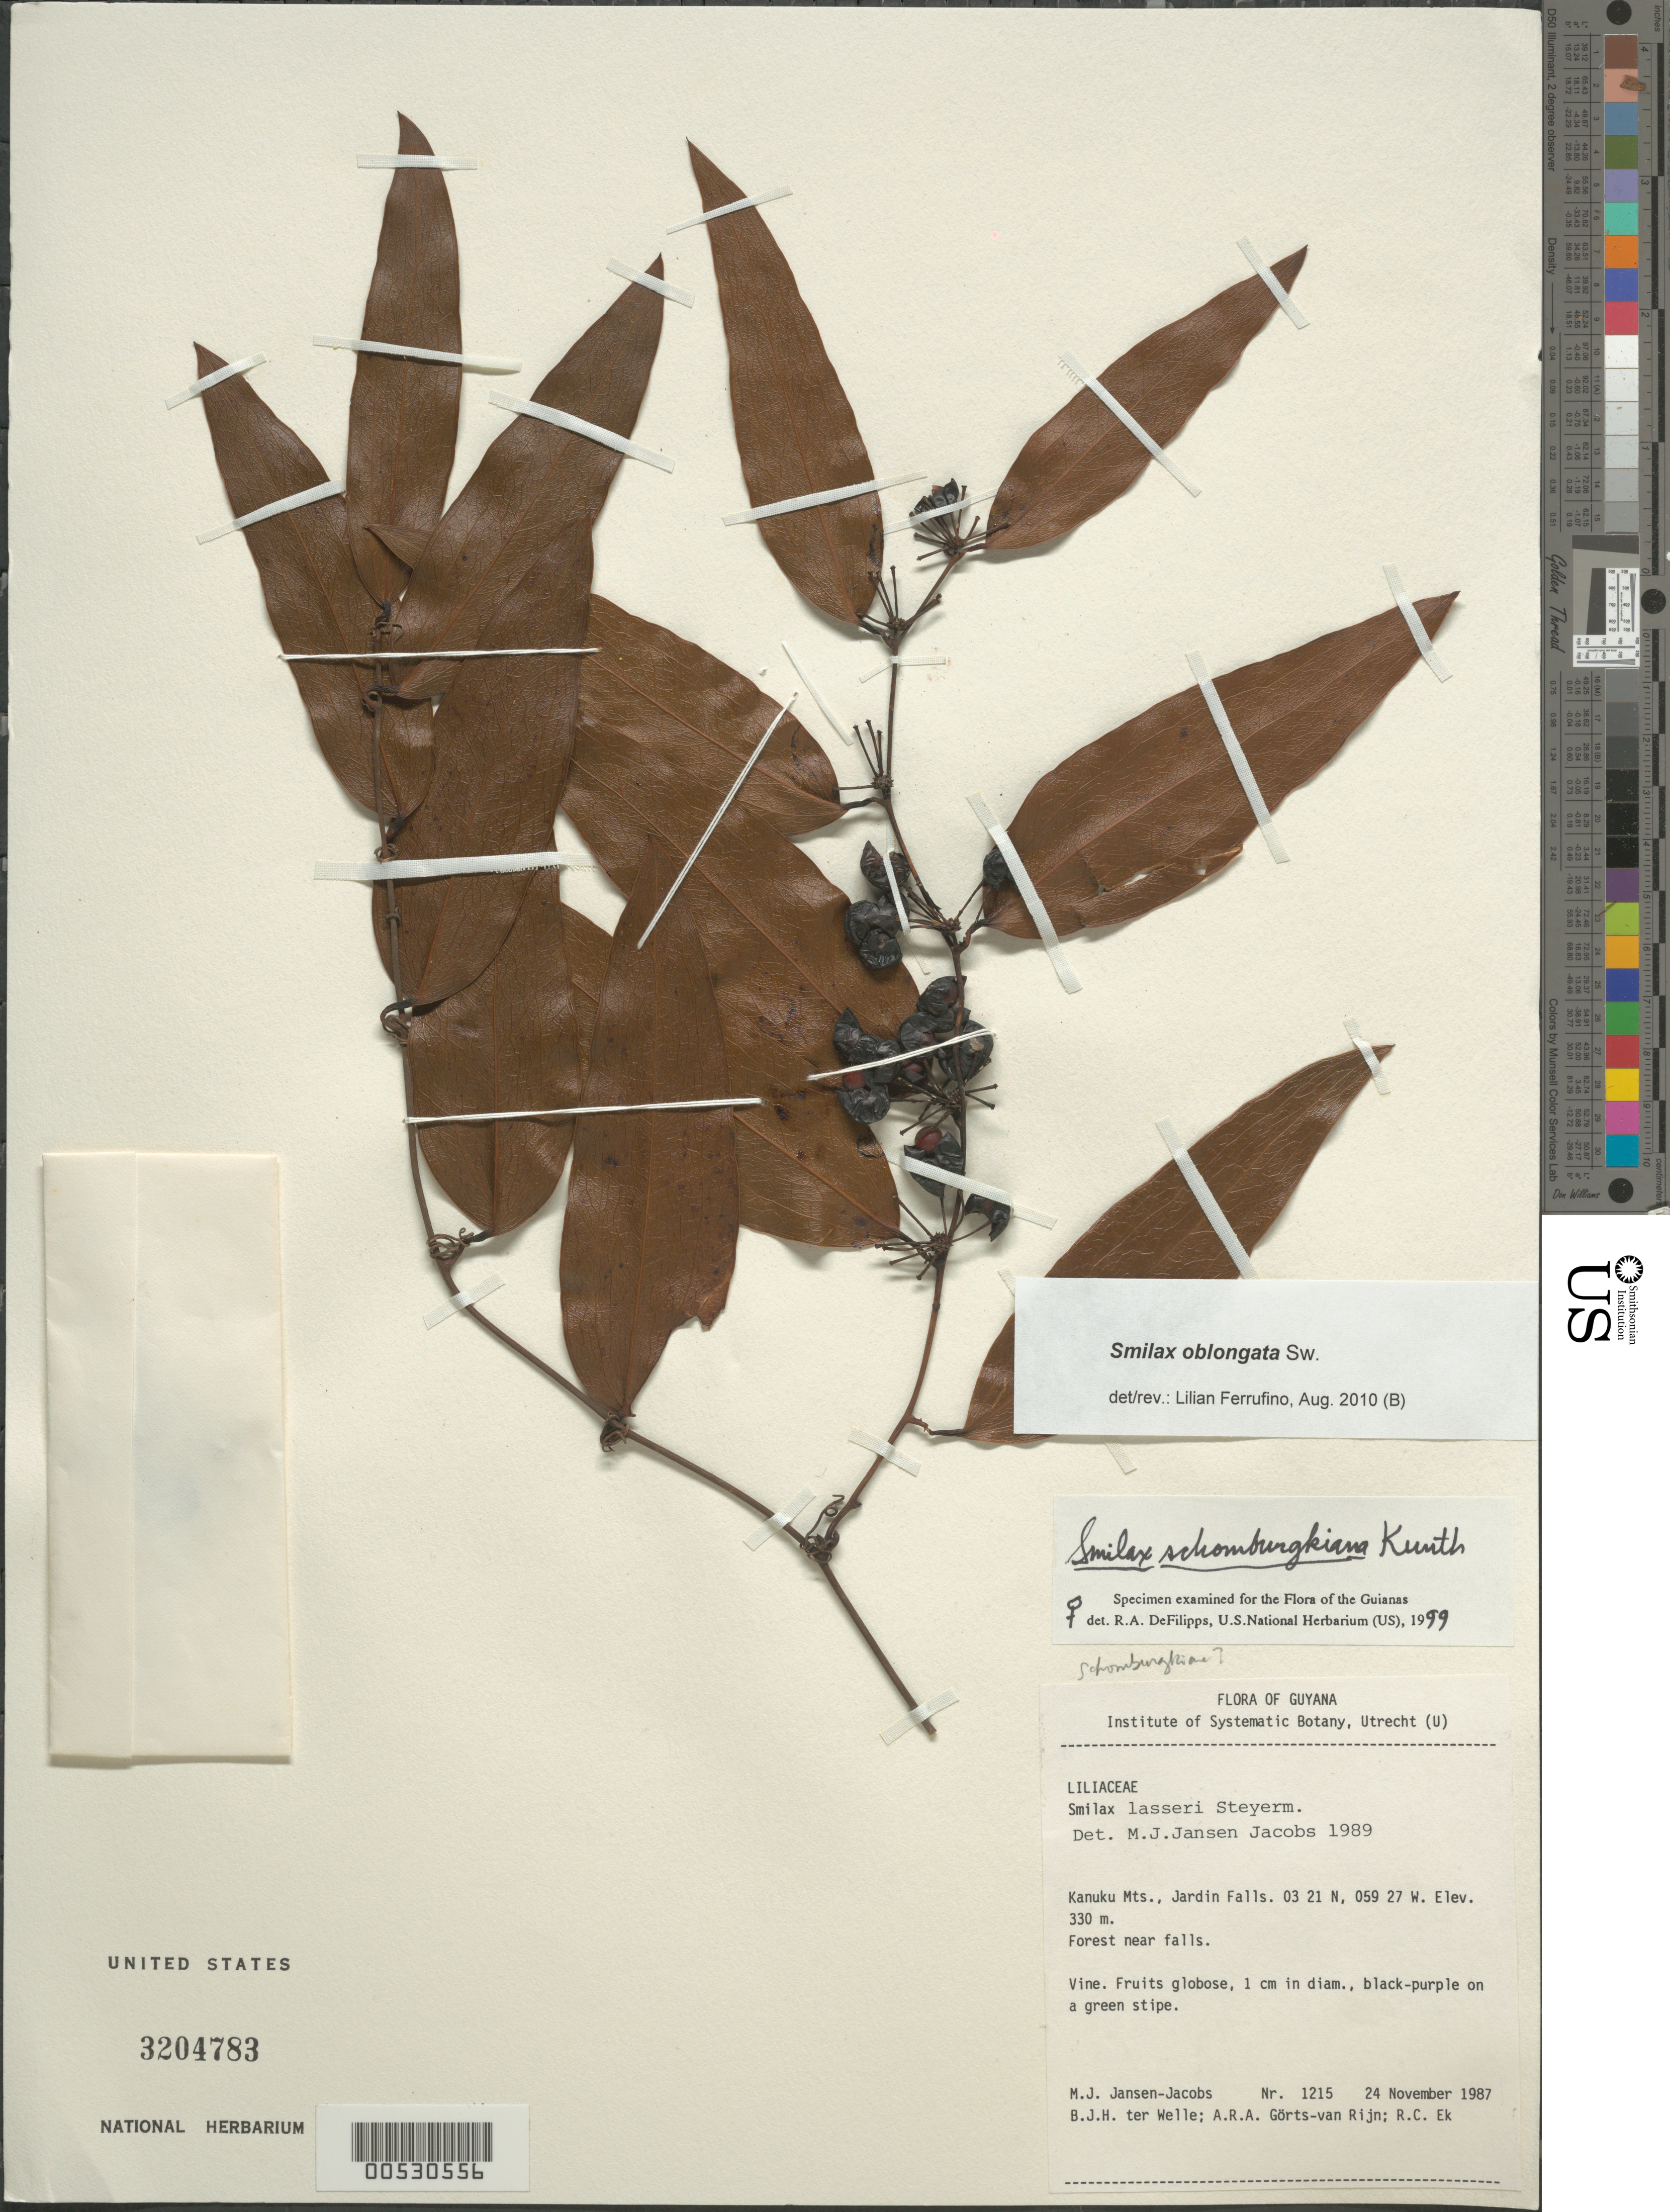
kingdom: Plantae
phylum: Tracheophyta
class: Liliopsida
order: Liliales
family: Smilacaceae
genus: Smilax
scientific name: Smilax oblongata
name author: Sw.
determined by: Ferrufino, L., (USJ), Herbario Universidad de Costa Rica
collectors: M. J. Jansen-Jacobs, B. Welle, A. .R. A. Görts-van Rijn & R. C. Ek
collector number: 1215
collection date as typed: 24-Nov-87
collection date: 1987-11-24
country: Guyana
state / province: U. Takutu-U. Essequibo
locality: Kanuku Mts., Jardin Falls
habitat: Forest near falls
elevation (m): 330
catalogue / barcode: US 3204783